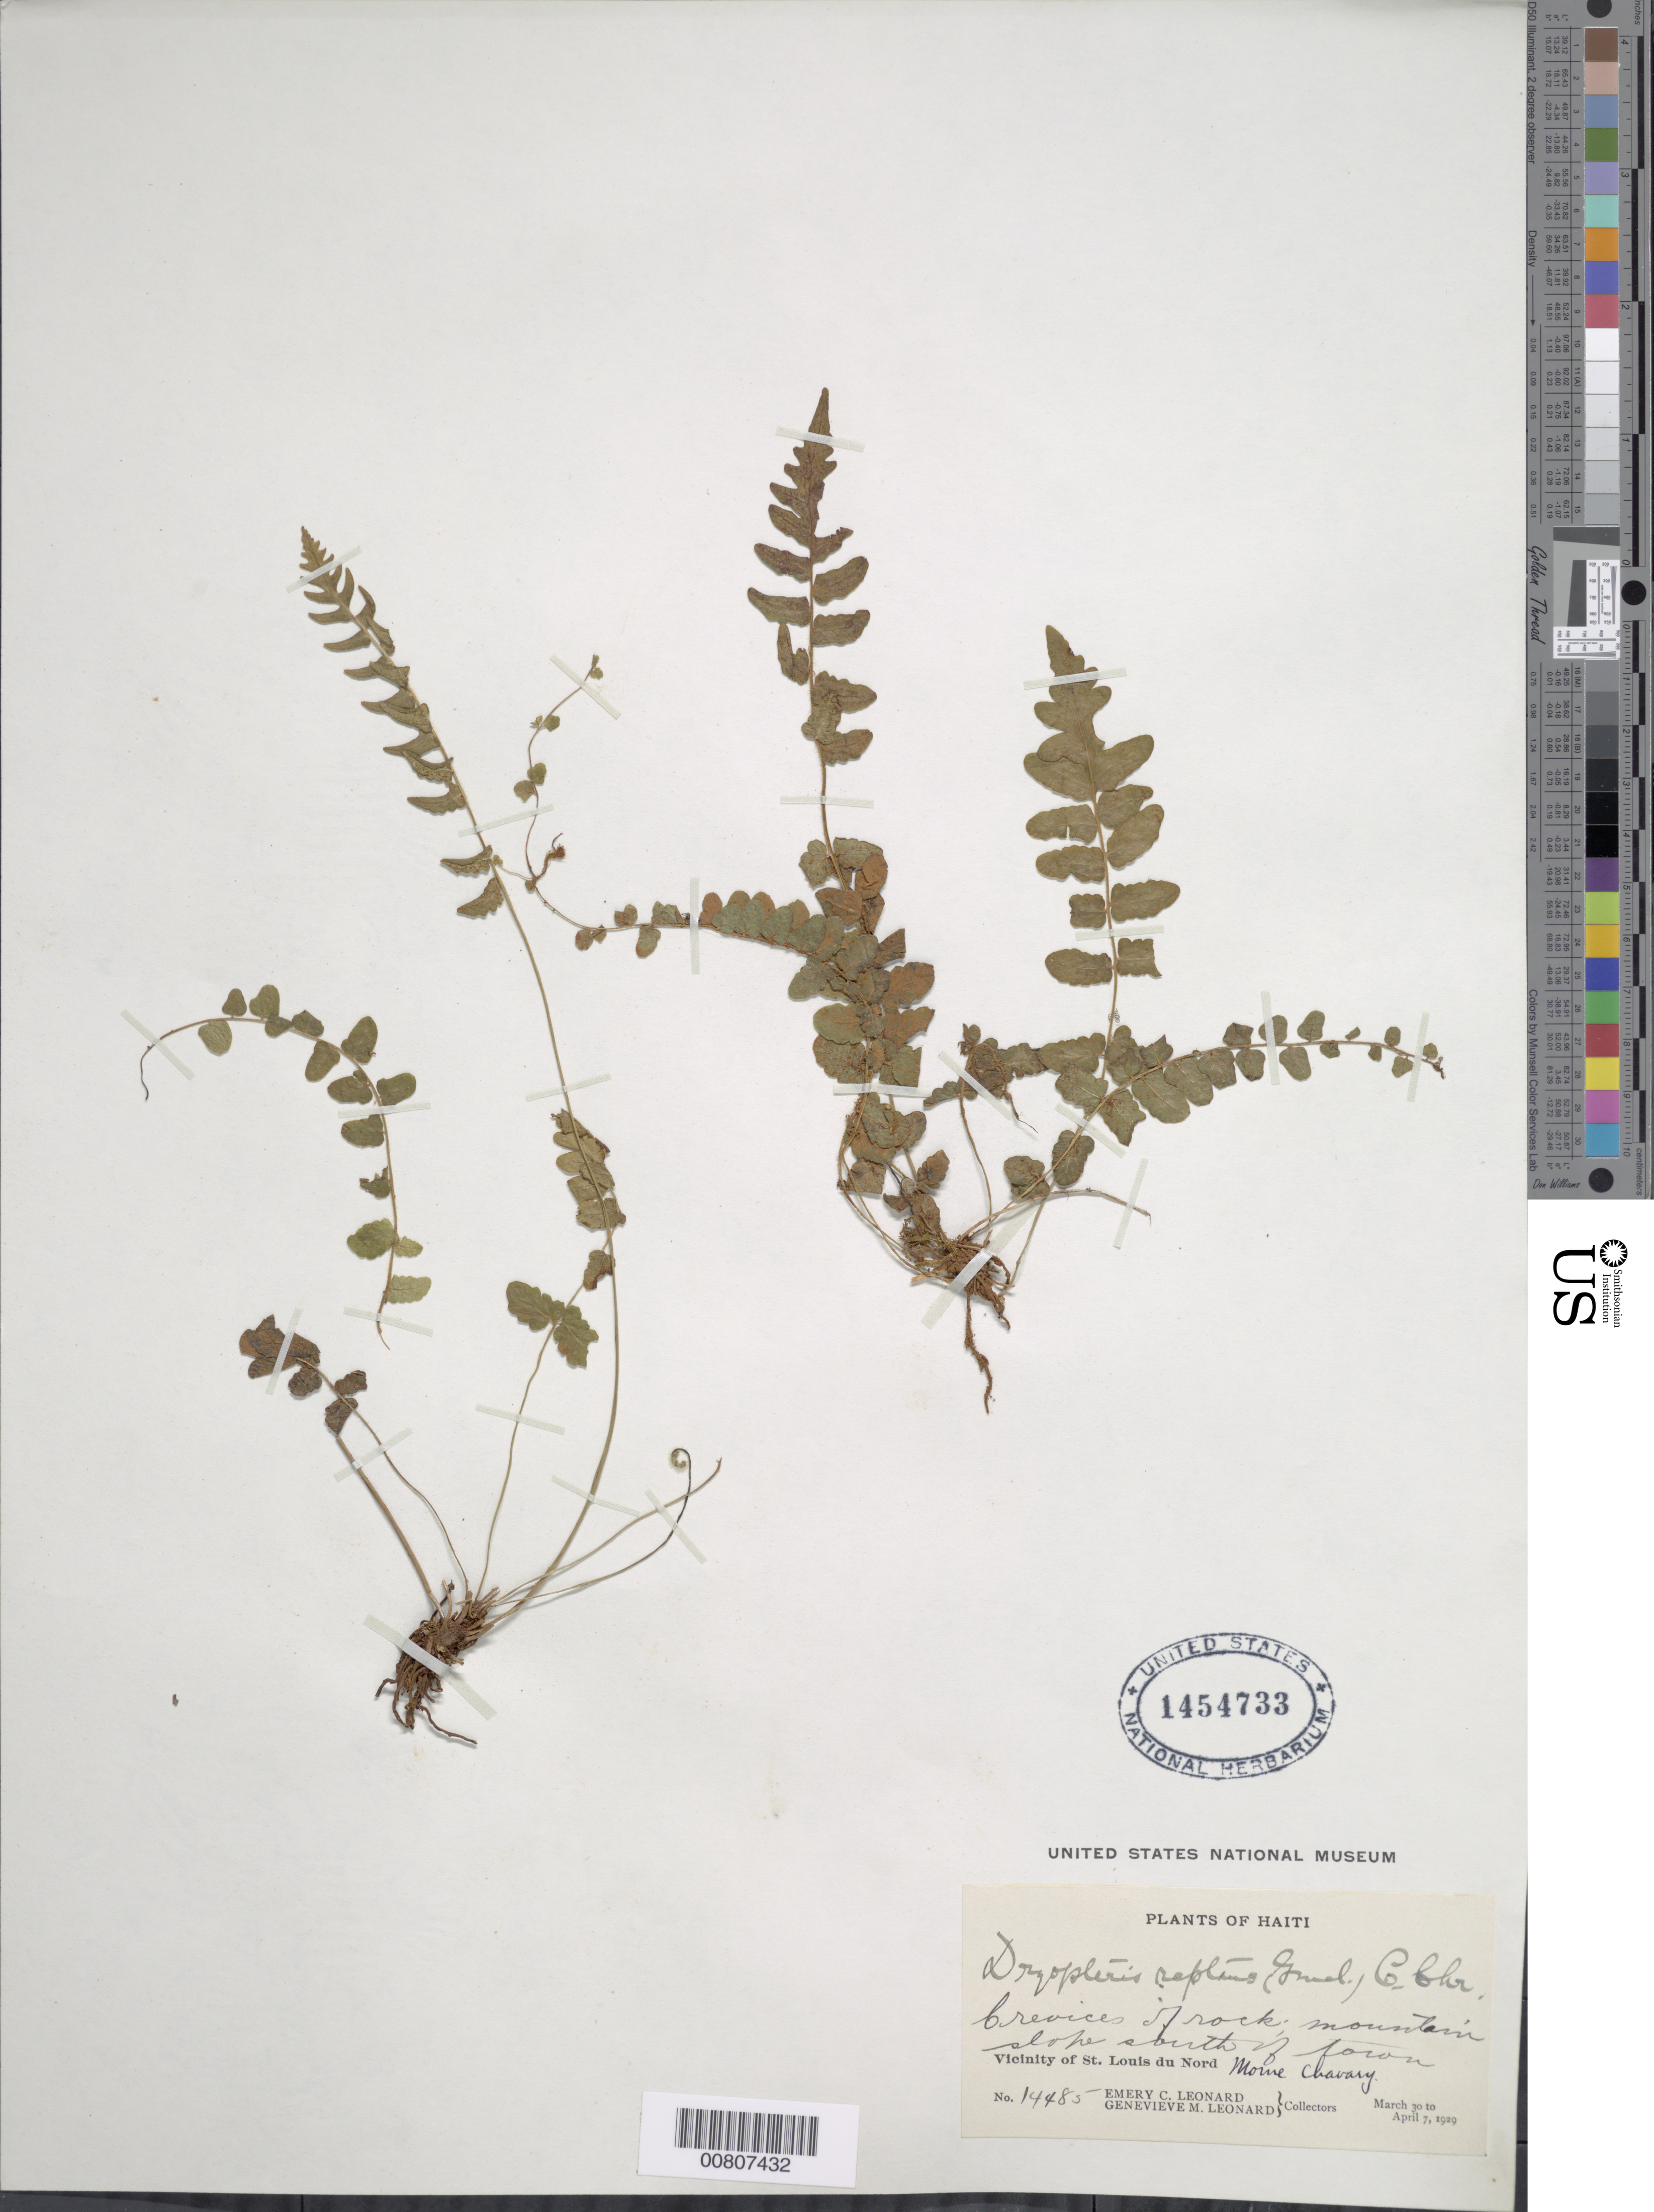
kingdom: Plantae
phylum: Tracheophyta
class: Polypodiopsida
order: Polypodiales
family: Thelypteridaceae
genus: Goniopteris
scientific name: Goniopteris reptans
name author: (J.F. Gmel.) C. Presl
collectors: E. C. Leonard & G. M. Leonard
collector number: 14485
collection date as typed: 30 Mar 1929 to 07 Apr 1929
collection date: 1929-03-30/1929-04-07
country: Haiti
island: Hispaniola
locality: St. Louis du Nord, S of town, Morne Chavary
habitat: Crevices of rock, mountain slope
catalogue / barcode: US 1454733